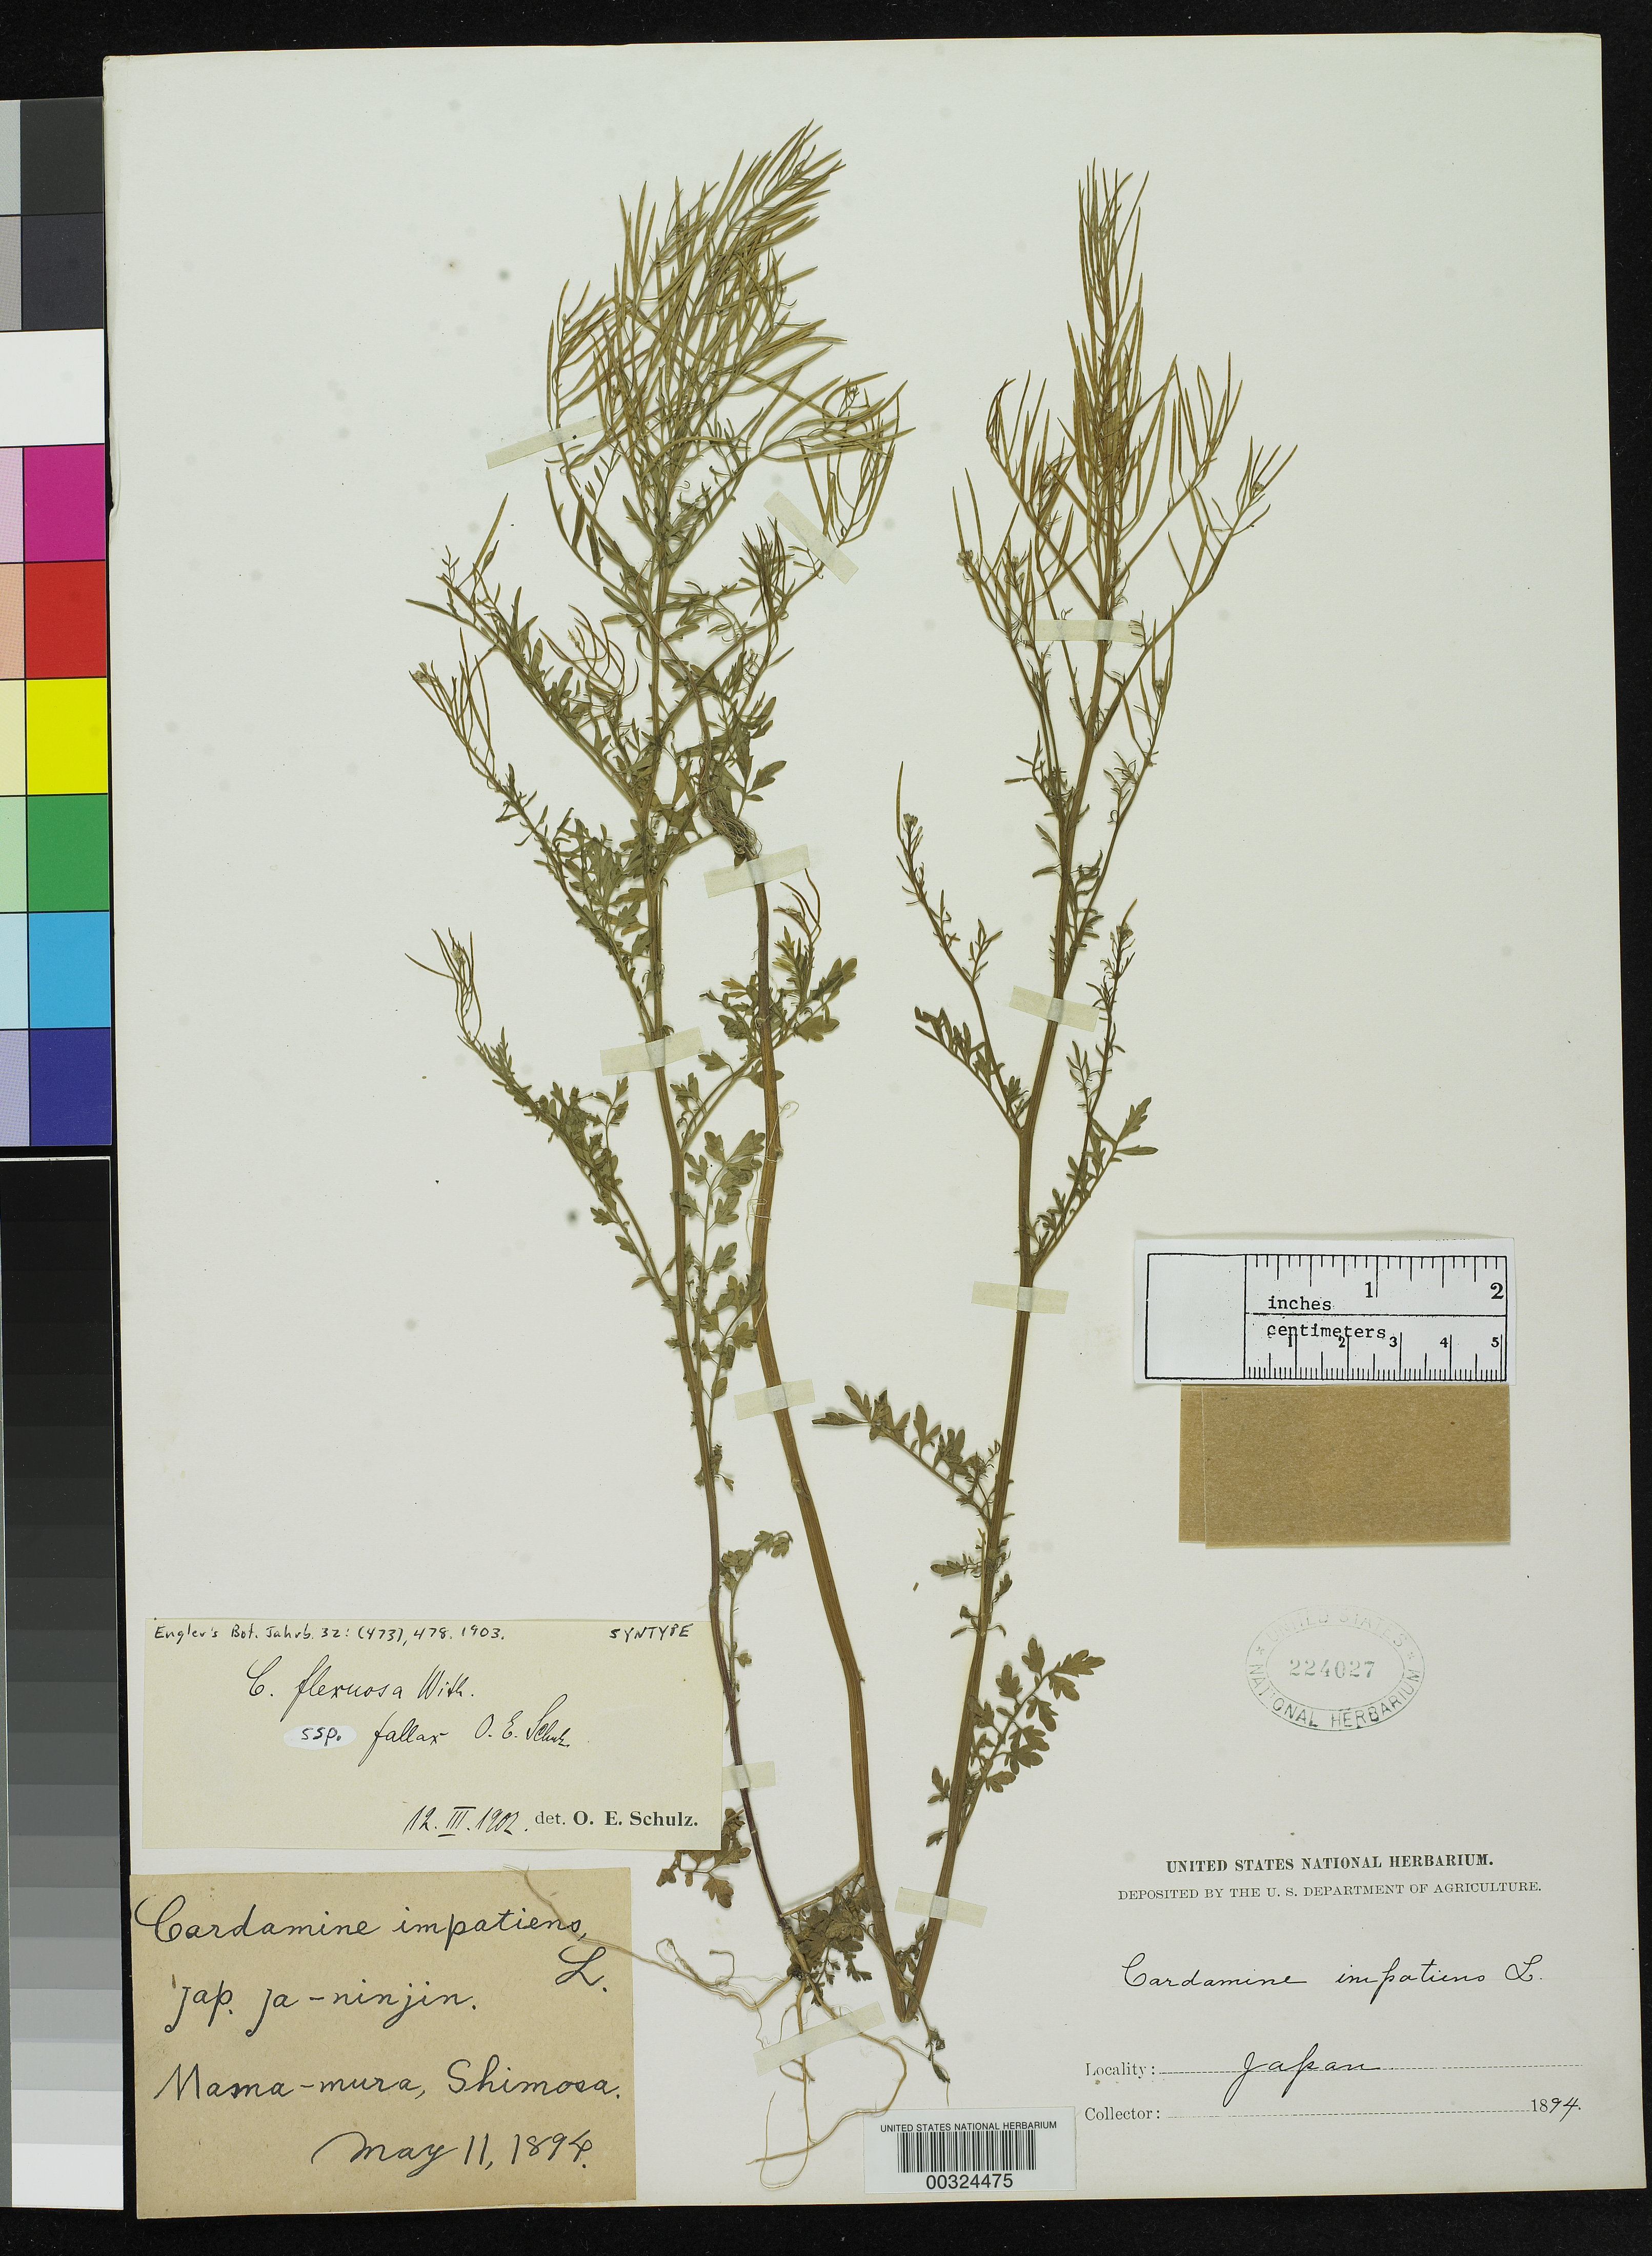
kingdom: Plantae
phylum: Tracheophyta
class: Magnoliopsida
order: Brassicales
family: Brassicaceae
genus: Cardamine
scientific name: Cardamine flexuosa subsp. fallax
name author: O.E. Schulz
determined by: Schulz, Otto E.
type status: Syntype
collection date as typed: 11 May 1894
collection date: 1894-05-11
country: Japan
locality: Mama-mura, Shimosa, Jap. Ja-ninjin.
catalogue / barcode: US 224027